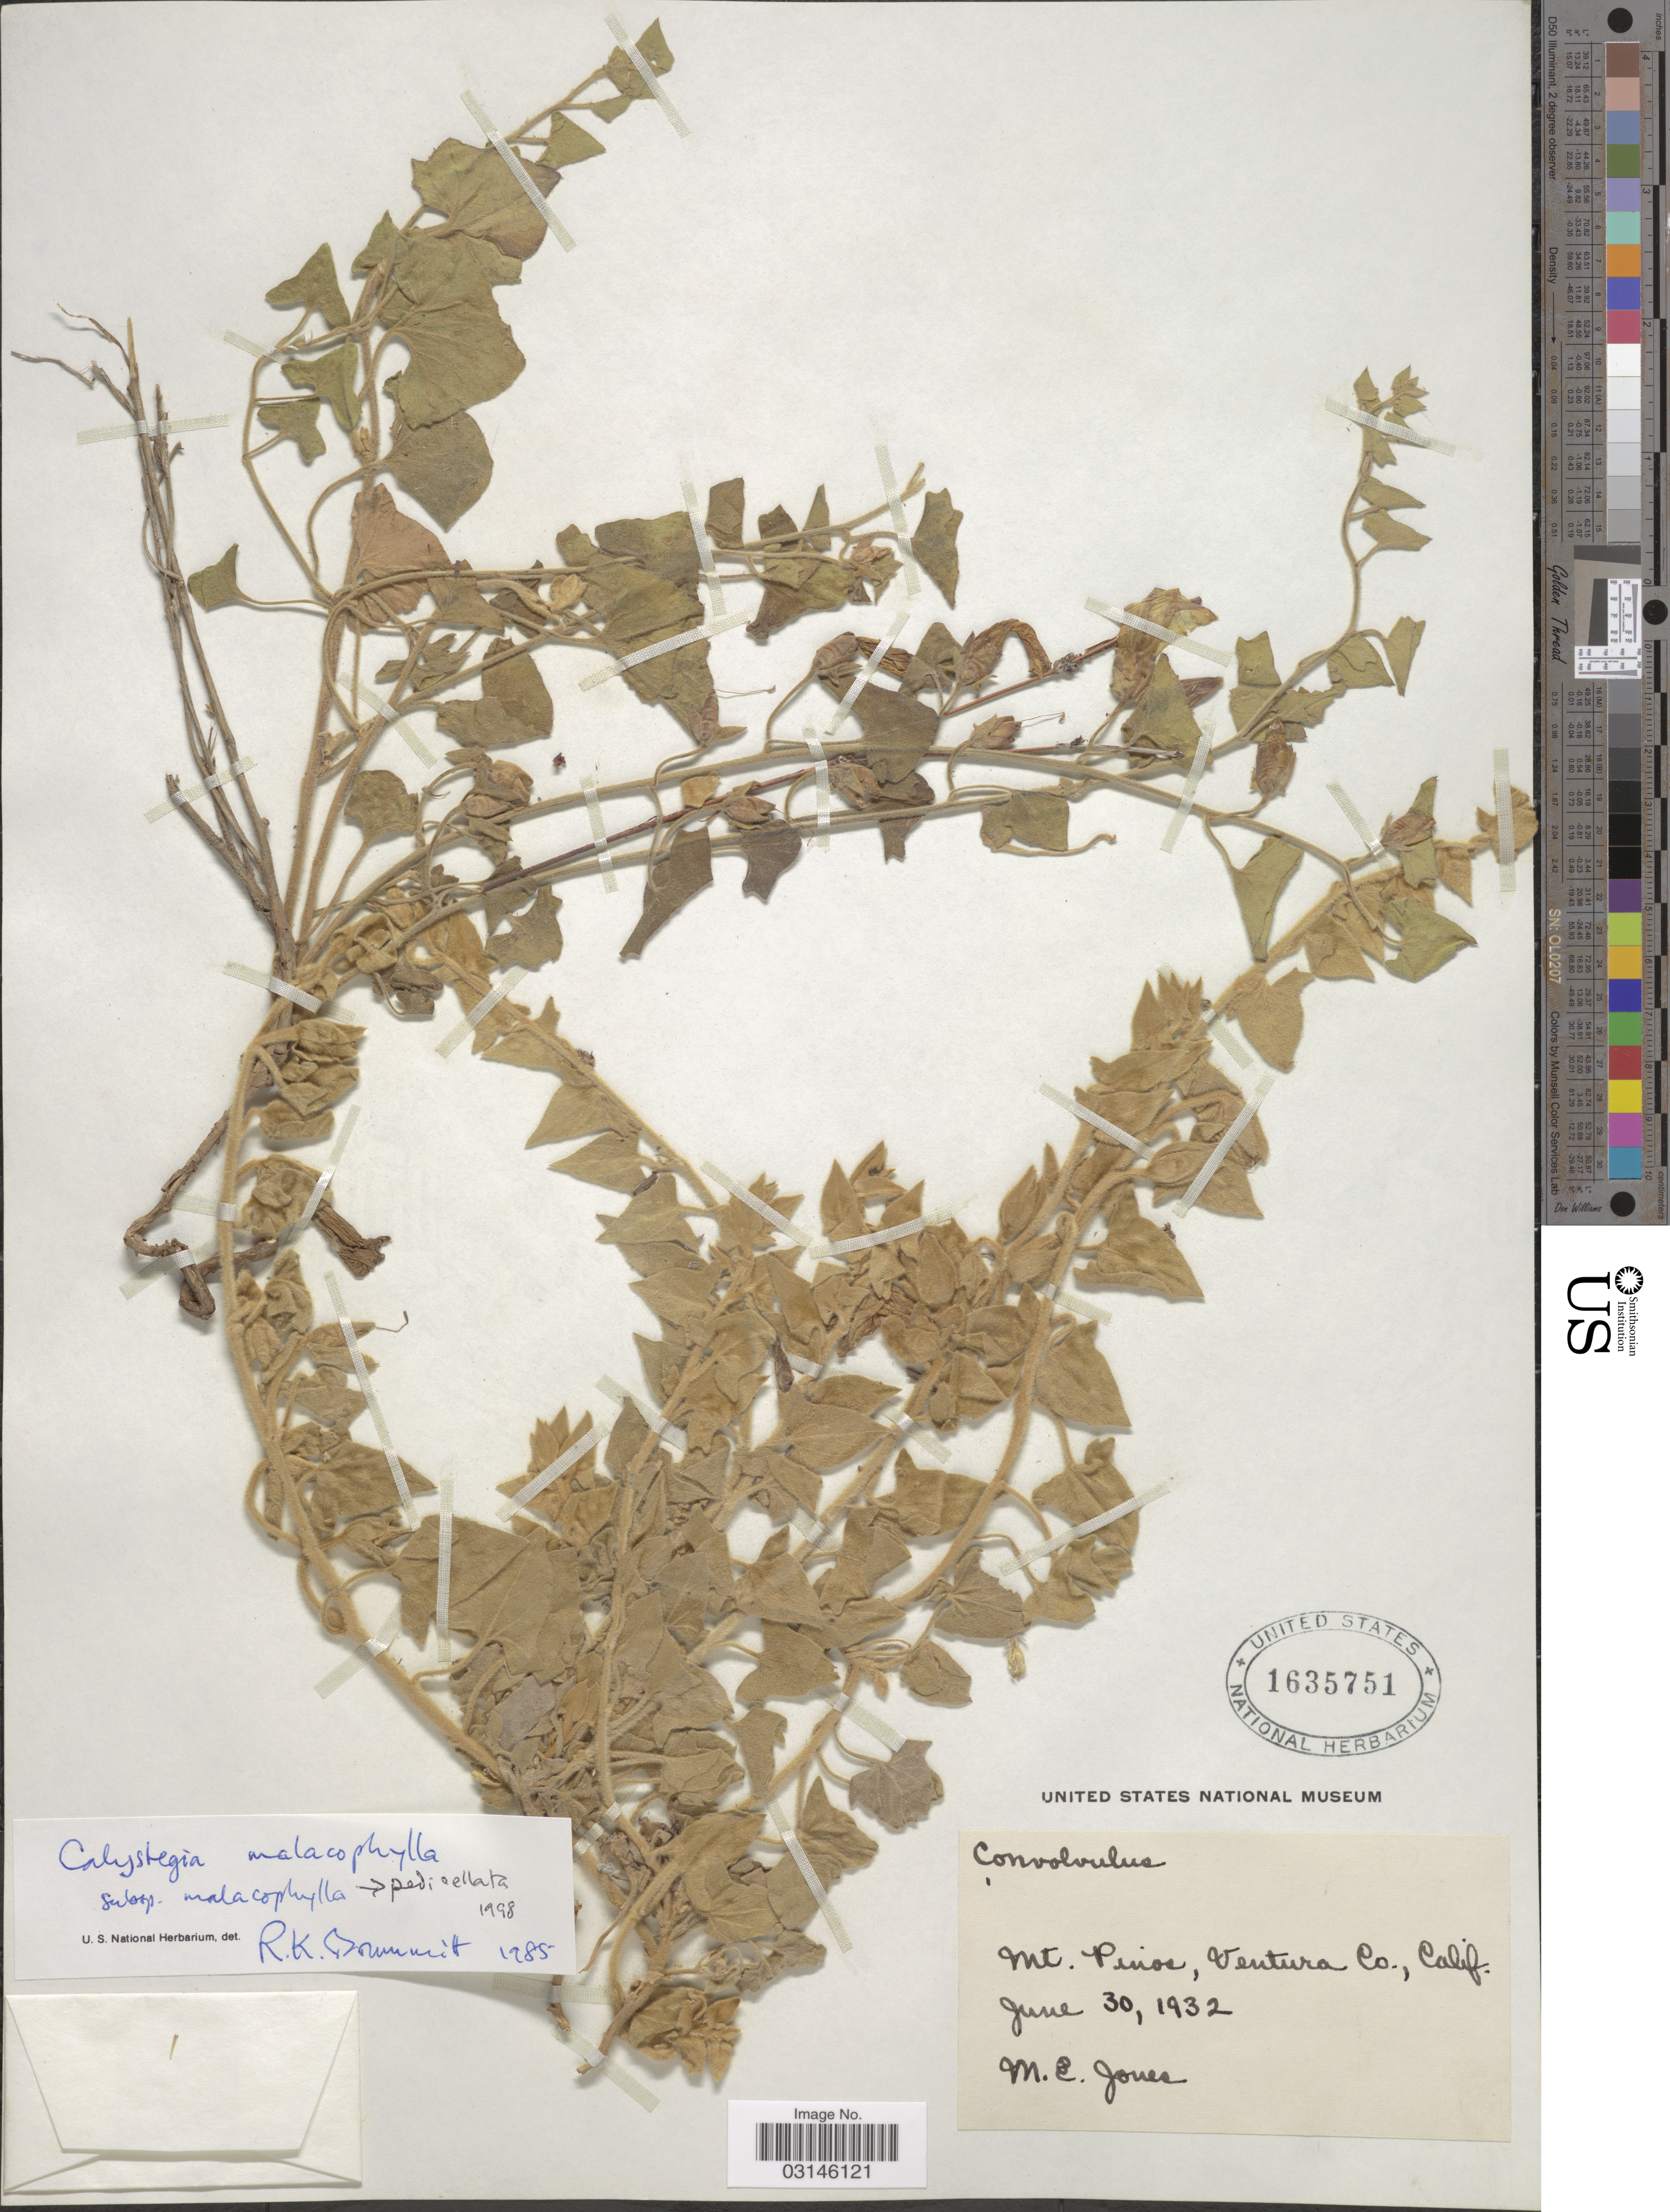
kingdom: Plantae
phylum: Tracheophyta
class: Magnoliopsida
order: Solanales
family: Convolvulaceae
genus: Calystegia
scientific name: Calystegia malacophylla subsp. malacophylla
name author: (Greene) Munz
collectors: M. E. Jones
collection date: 1932-06-30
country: United States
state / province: California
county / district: Ventura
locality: Mt. Pinos, Ventura Co.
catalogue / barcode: US 1635751